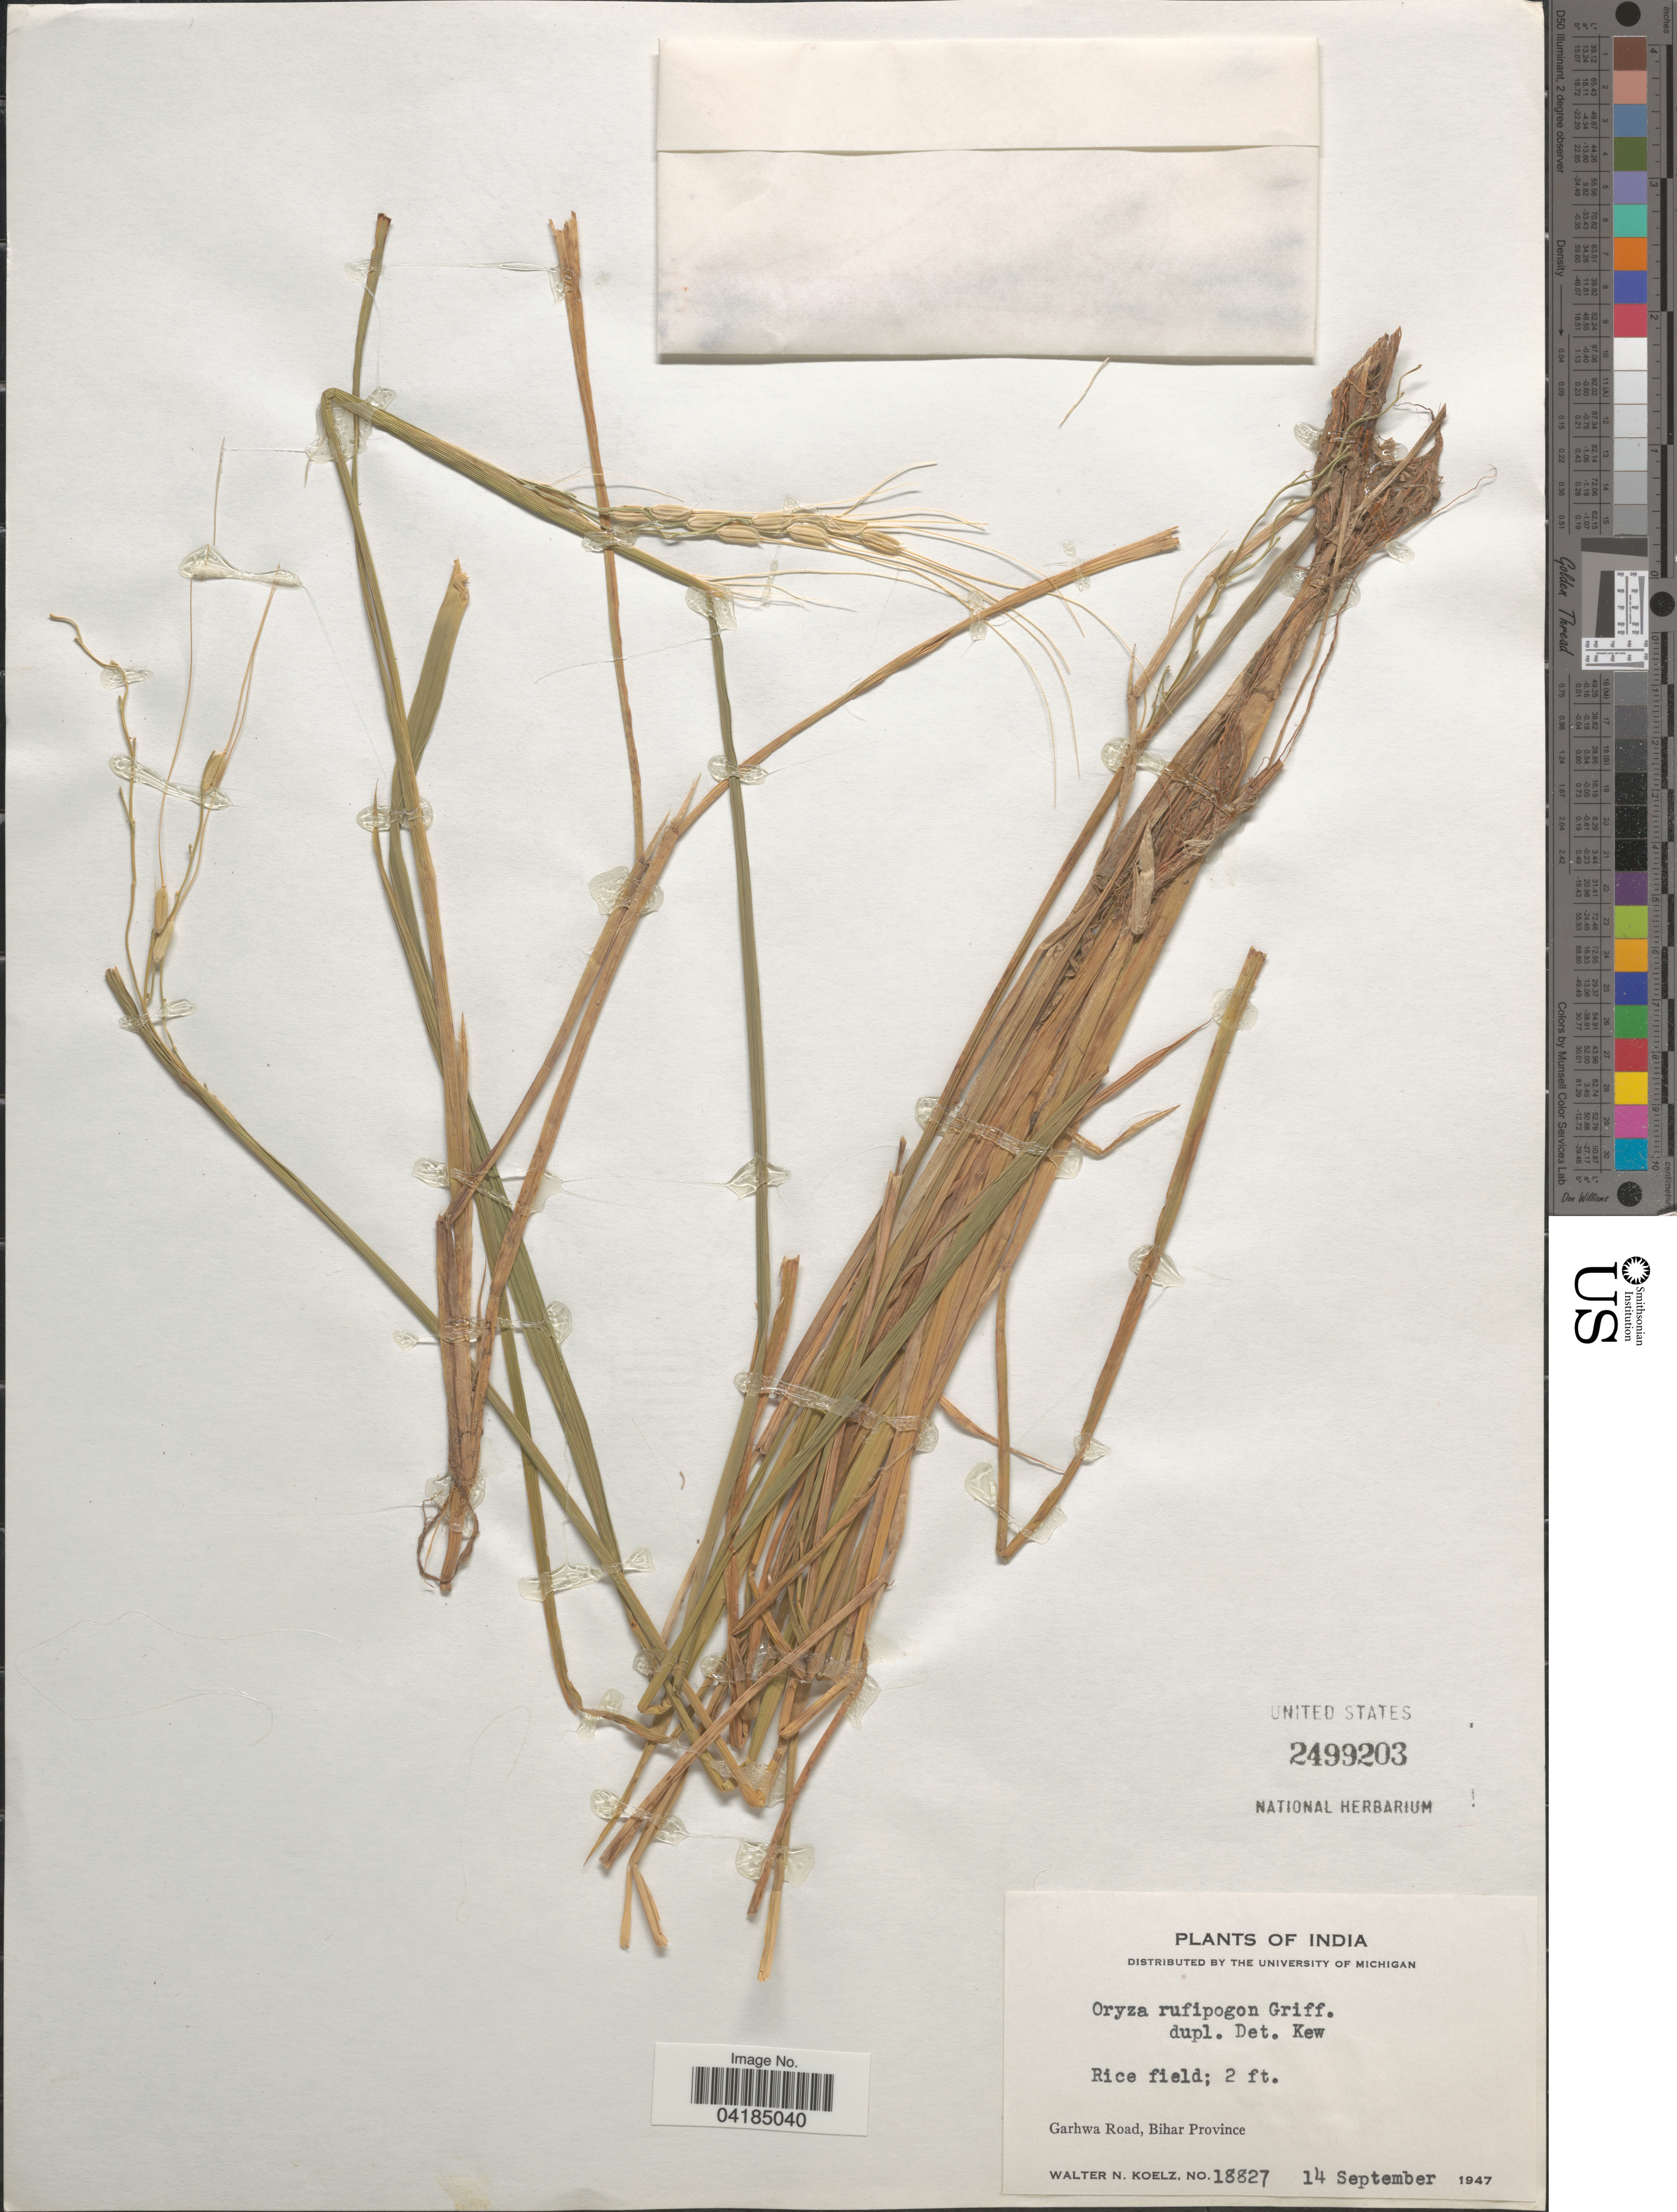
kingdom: Plantae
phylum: Tracheophyta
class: Liliopsida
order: Poales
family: Poaceae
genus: Oryza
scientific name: Oryza rufipogon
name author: Griffith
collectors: W. N. Koelz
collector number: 18827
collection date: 1947-09-14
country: India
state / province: Bihar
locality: Garhwa Road.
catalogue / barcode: US 2499203